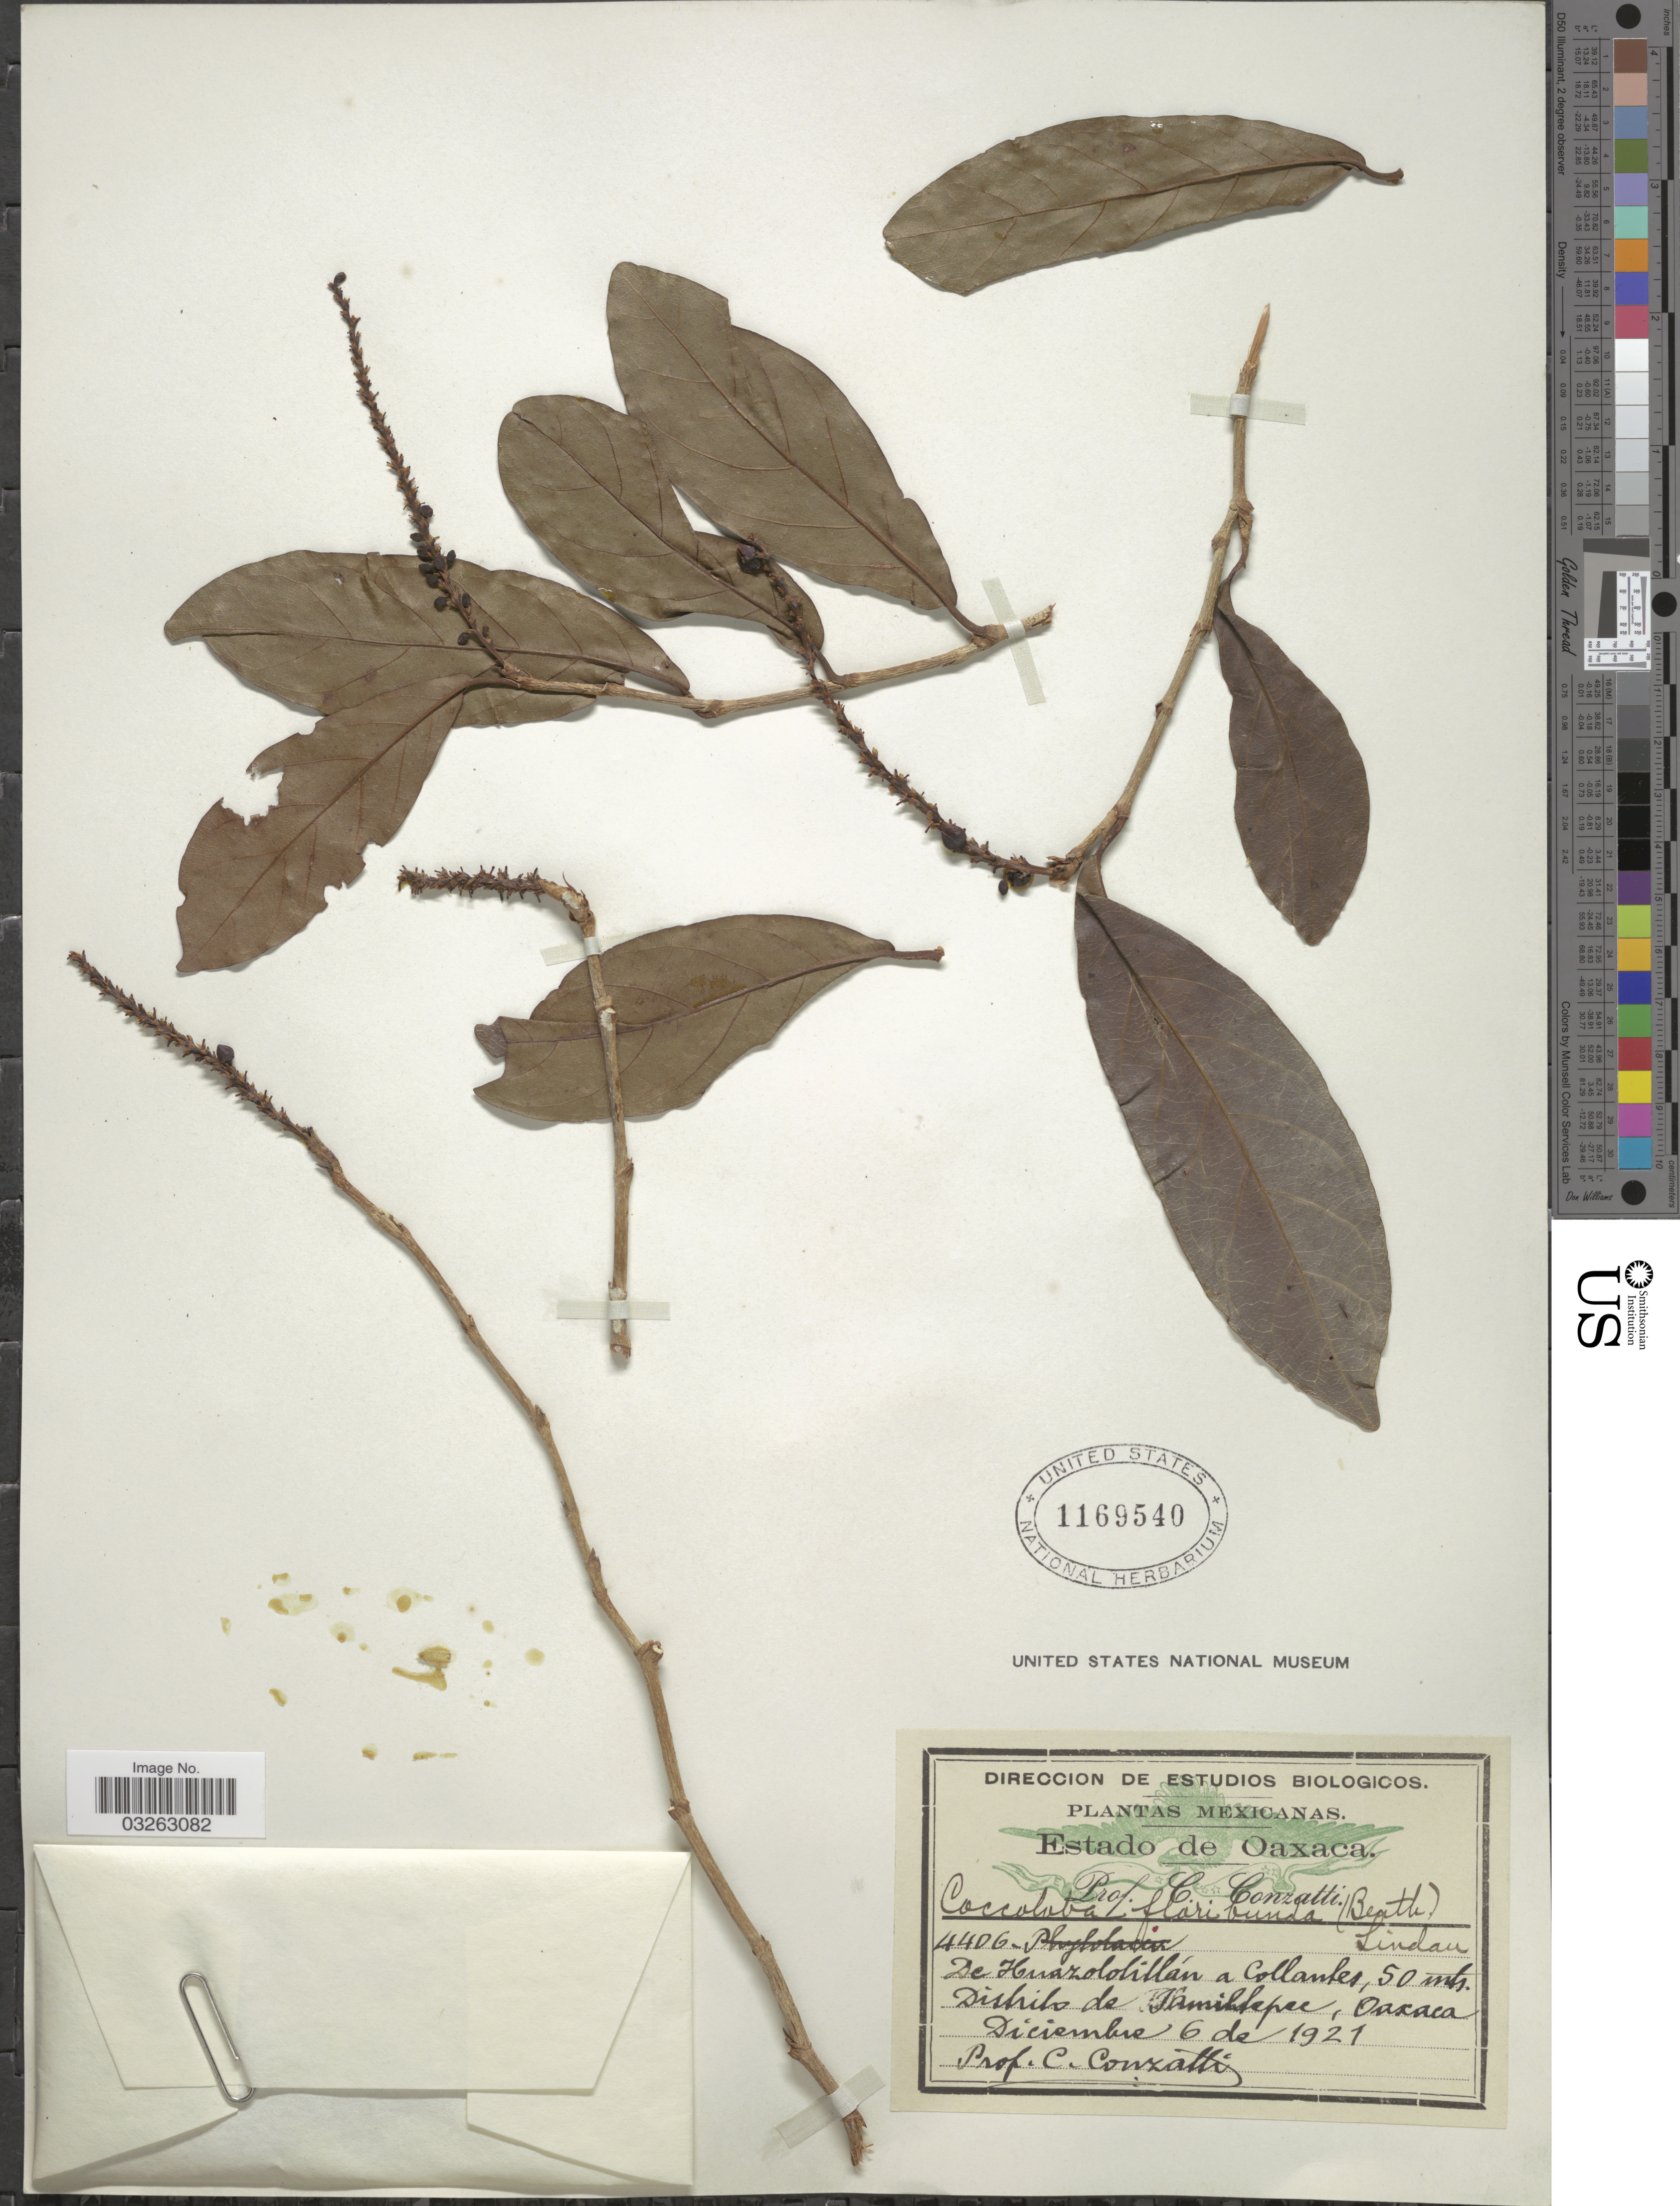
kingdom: Plantae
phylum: Tracheophyta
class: Magnoliopsida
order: Caryophyllales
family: Polygonaceae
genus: Coccoloba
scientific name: Coccoloba venosa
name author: L.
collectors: C. Conzatti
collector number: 4406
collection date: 1921-12-06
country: Mexico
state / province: Oaxaca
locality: De Huazololitlán a collantes, Distrito de Jamiltepec.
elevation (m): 15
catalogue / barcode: US 1169540